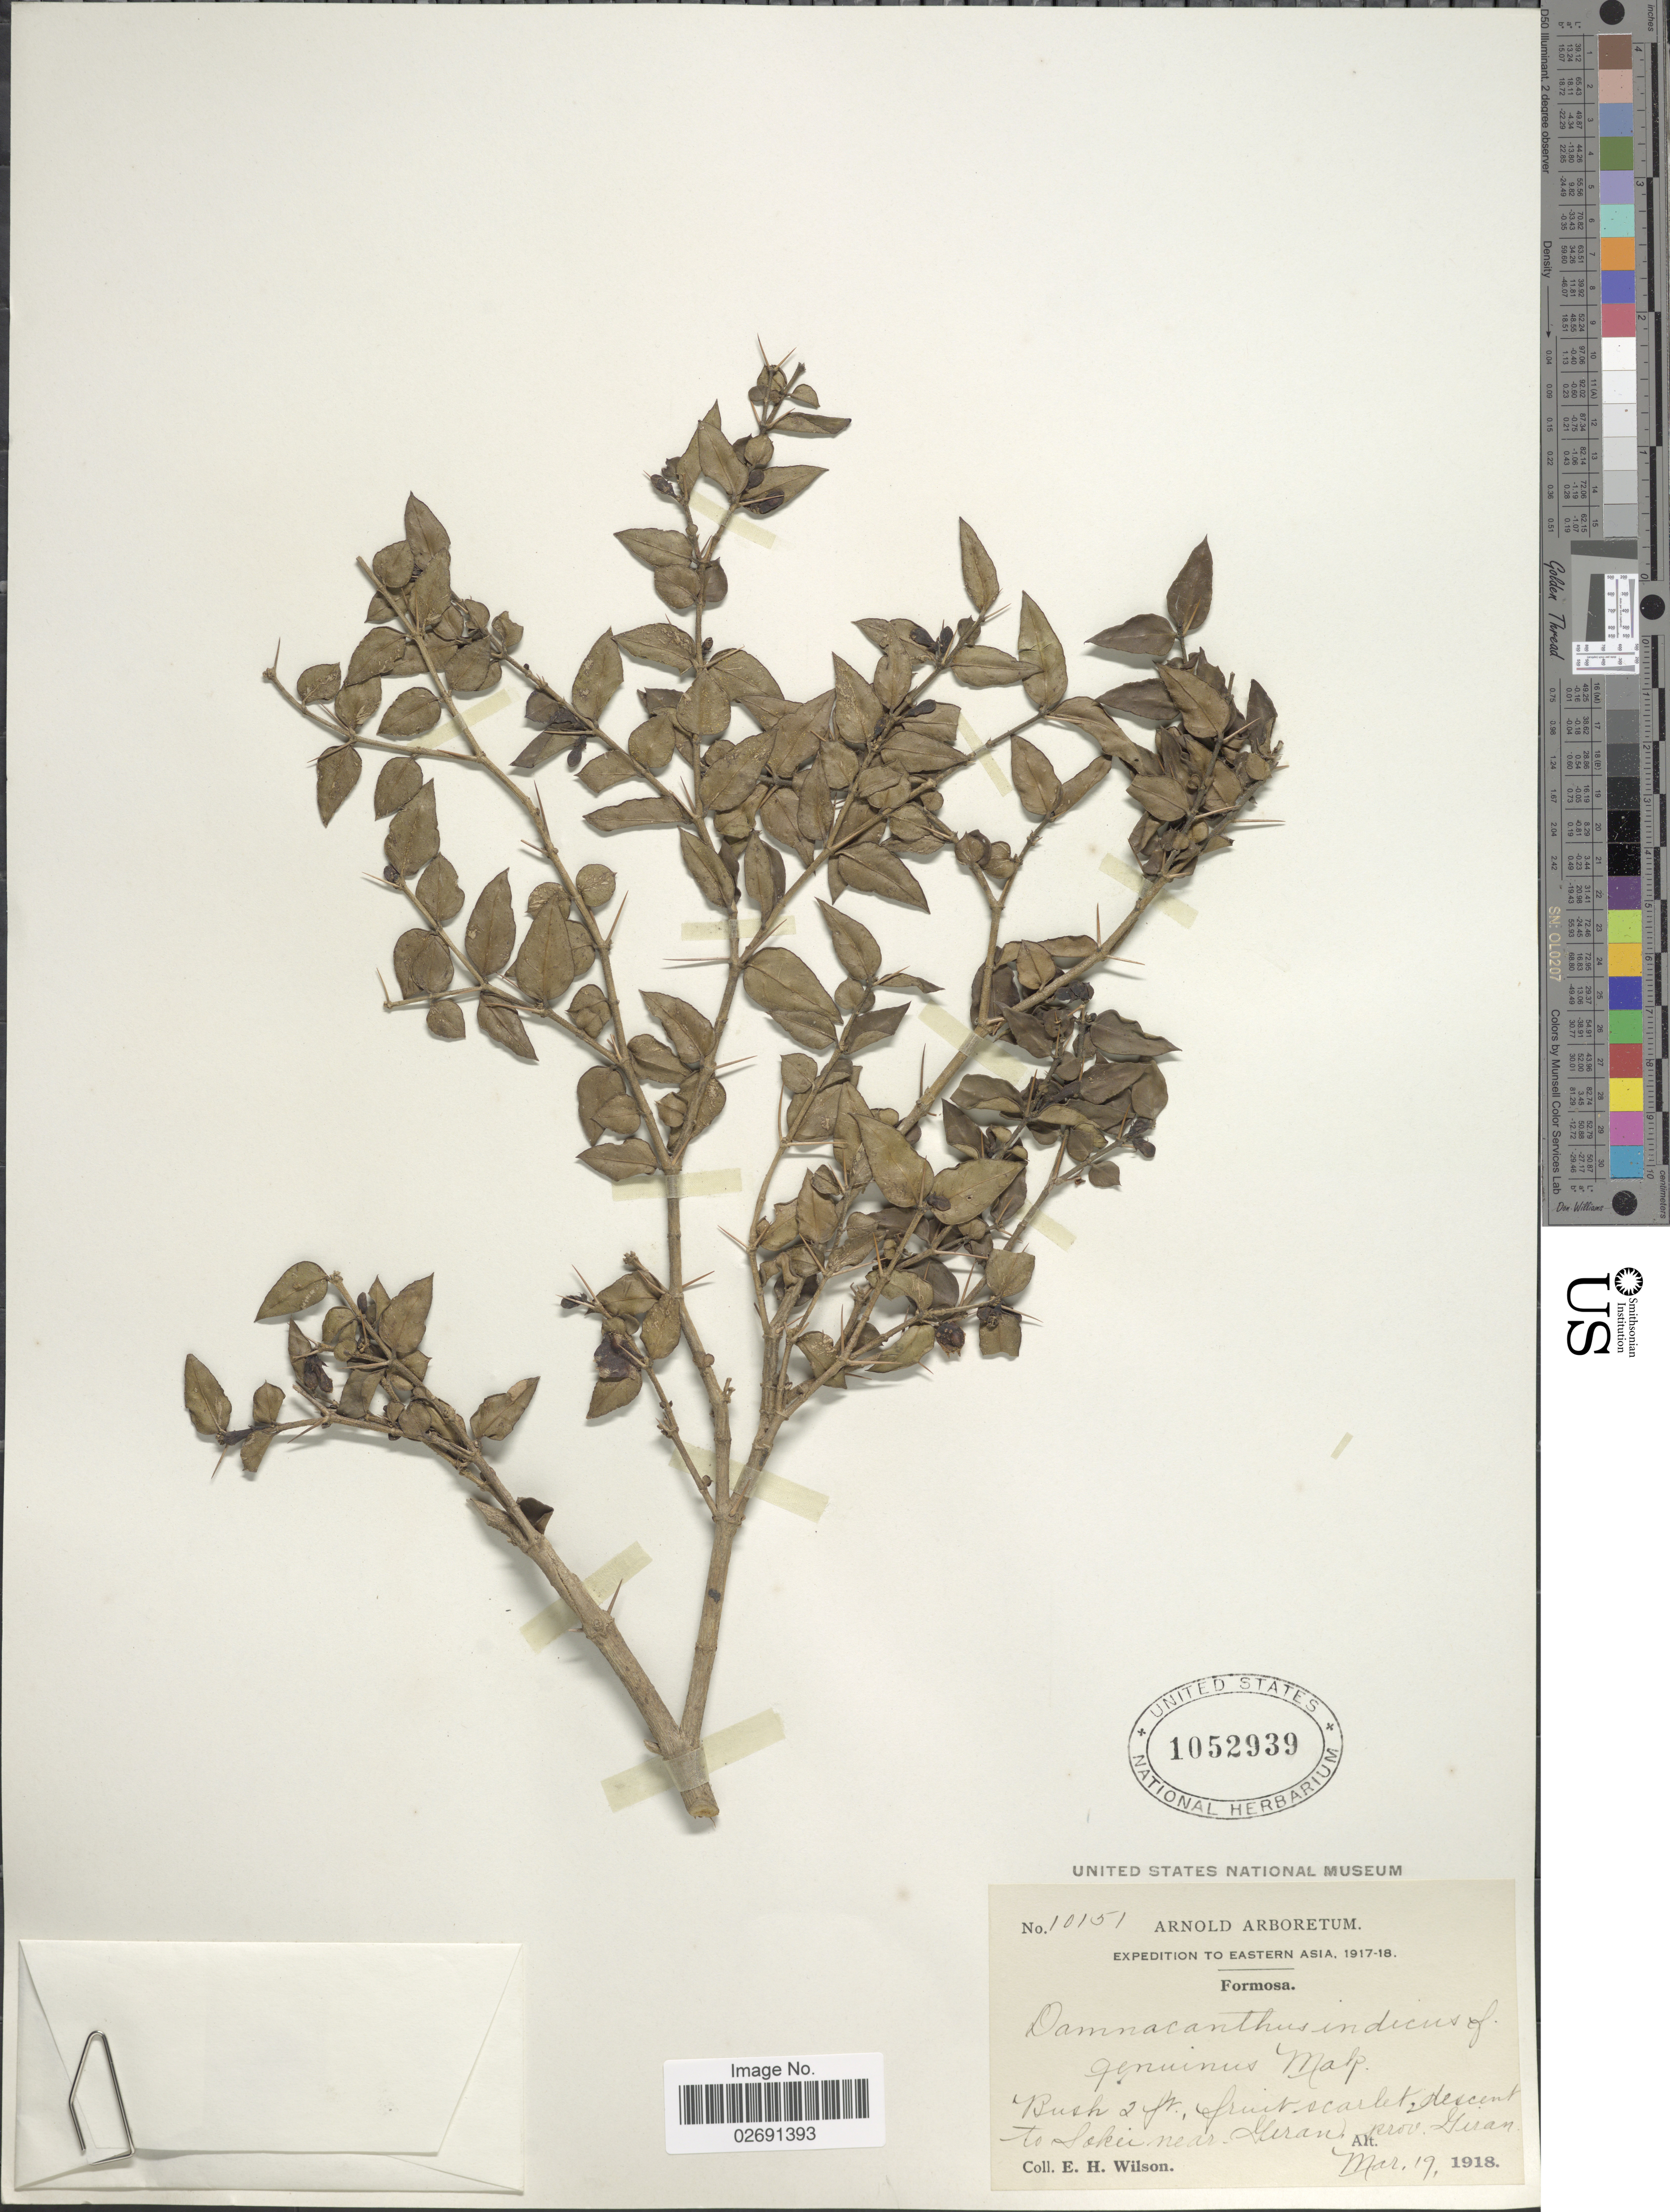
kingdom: Plantae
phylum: Tracheophyta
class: Magnoliopsida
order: Gentianales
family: Rubiaceae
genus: Damnacanthus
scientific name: Damnacanthus indicus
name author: L. f.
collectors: E. Wilson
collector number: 10151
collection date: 1918-03-19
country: Taiwan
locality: Eastern Asia, Formosa, to Sokei near Giran prov. Giran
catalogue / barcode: US 1052939